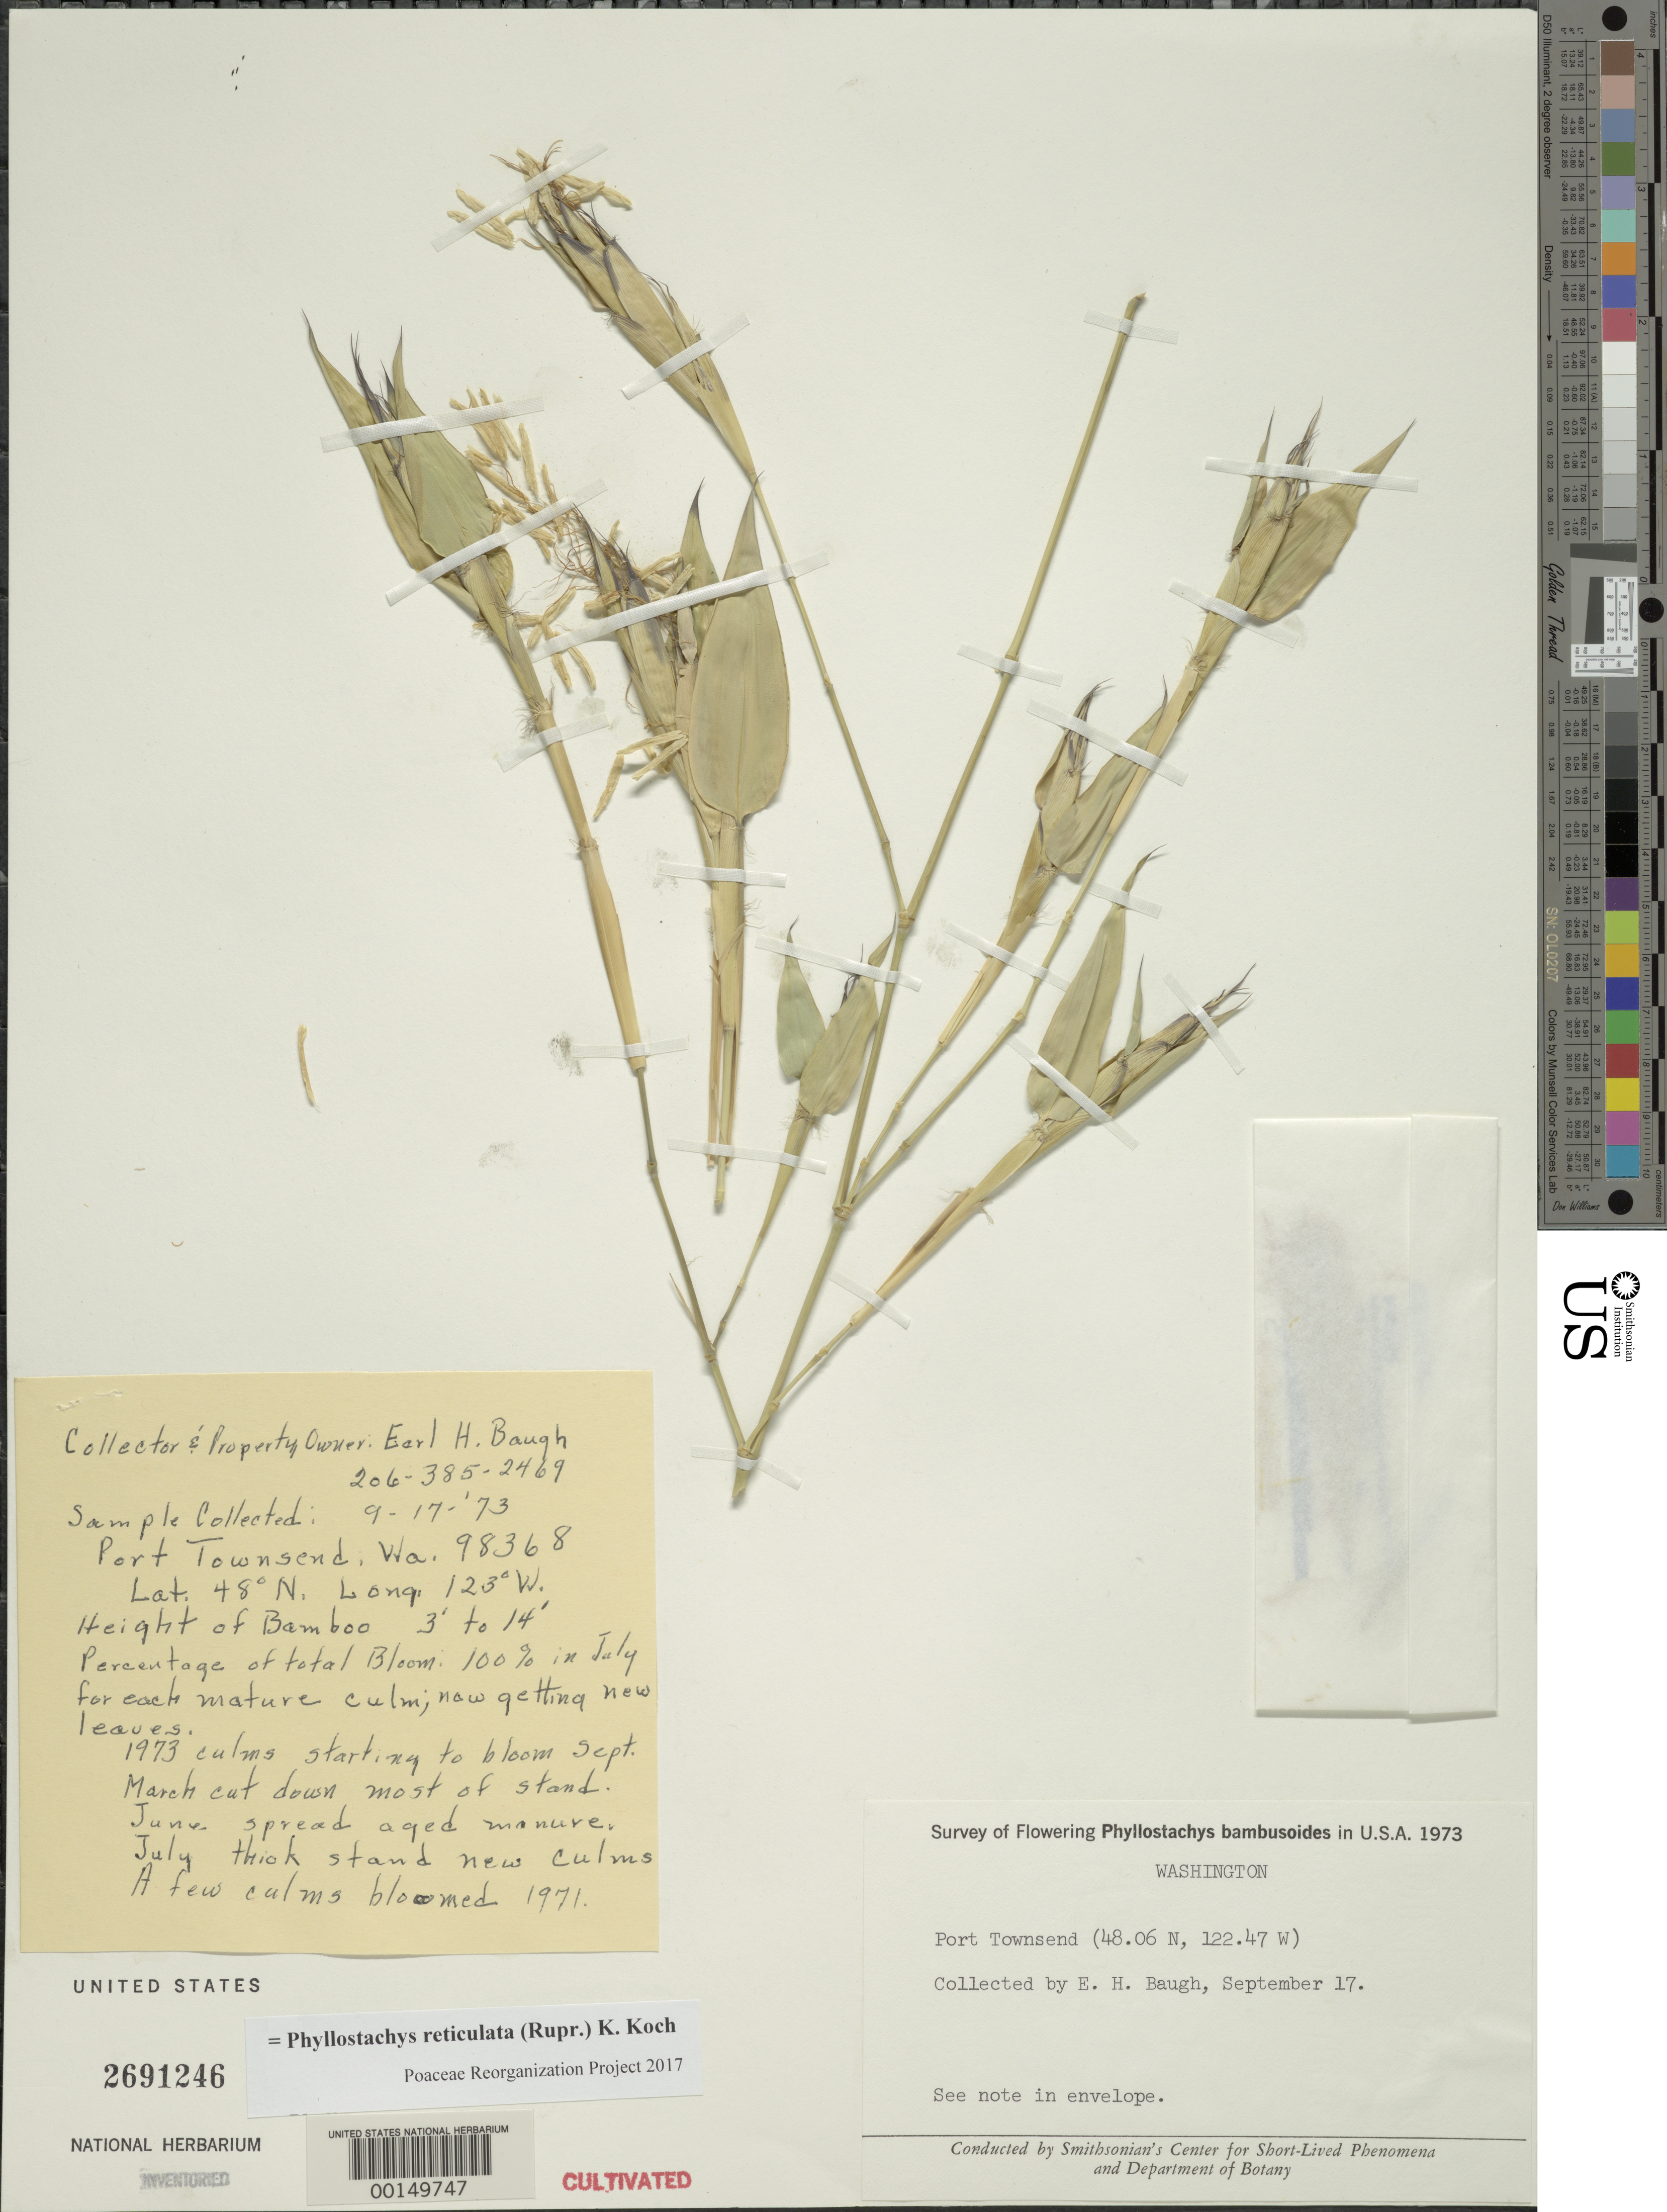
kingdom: Plantae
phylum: Tracheophyta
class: Liliopsida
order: Poales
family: Poaceae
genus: Phyllostachys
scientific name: Phyllostachys reticulata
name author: (Rupr.) K. Koch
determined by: Poaceae Reorganization Project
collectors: E. Baugh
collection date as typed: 17 Sep 1973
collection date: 1973-09-17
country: United States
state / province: Washington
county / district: Jefferson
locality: Port Townsend,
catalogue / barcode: US 2691246